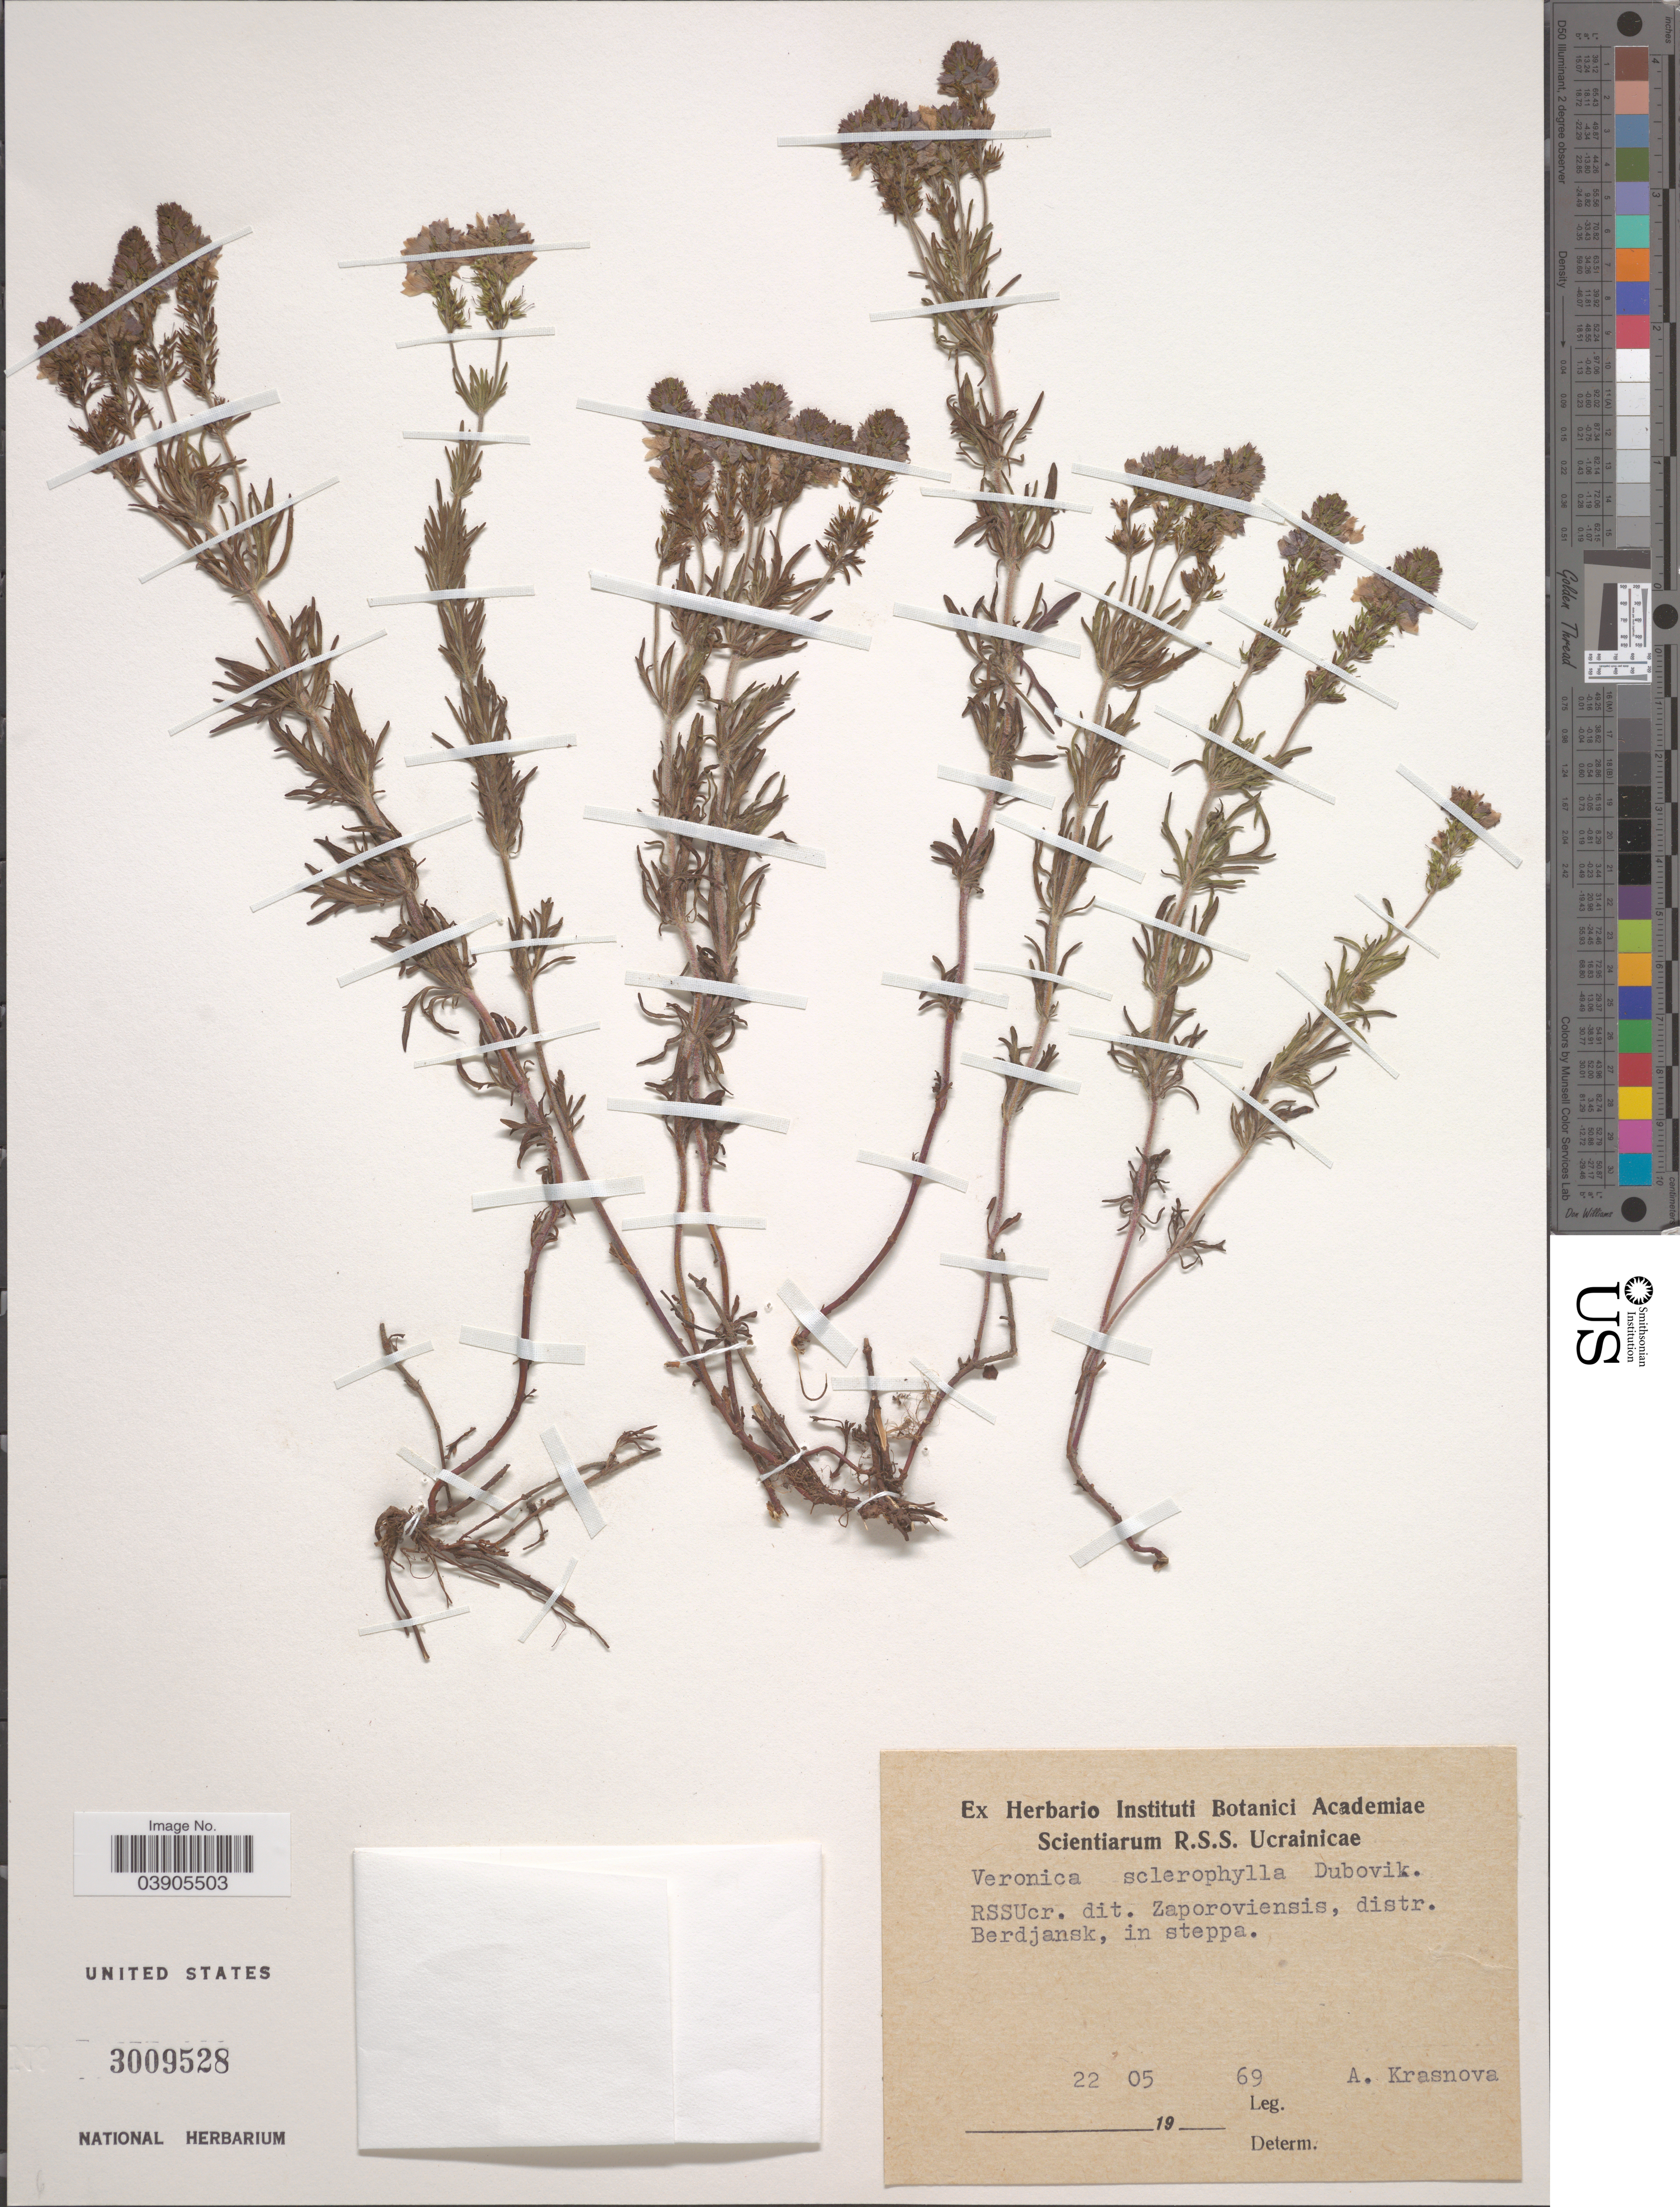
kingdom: Plantae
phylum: Tracheophyta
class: Magnoliopsida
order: Lamiales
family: Plantaginaceae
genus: Veronica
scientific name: Veronica sclerophylla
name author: Dubovik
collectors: A. Krasnova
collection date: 1969-05-22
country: Ukraine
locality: RSSUcr. dit. Zaporoviensis, distr. Berdjansk, in steppa.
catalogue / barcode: US 3009528